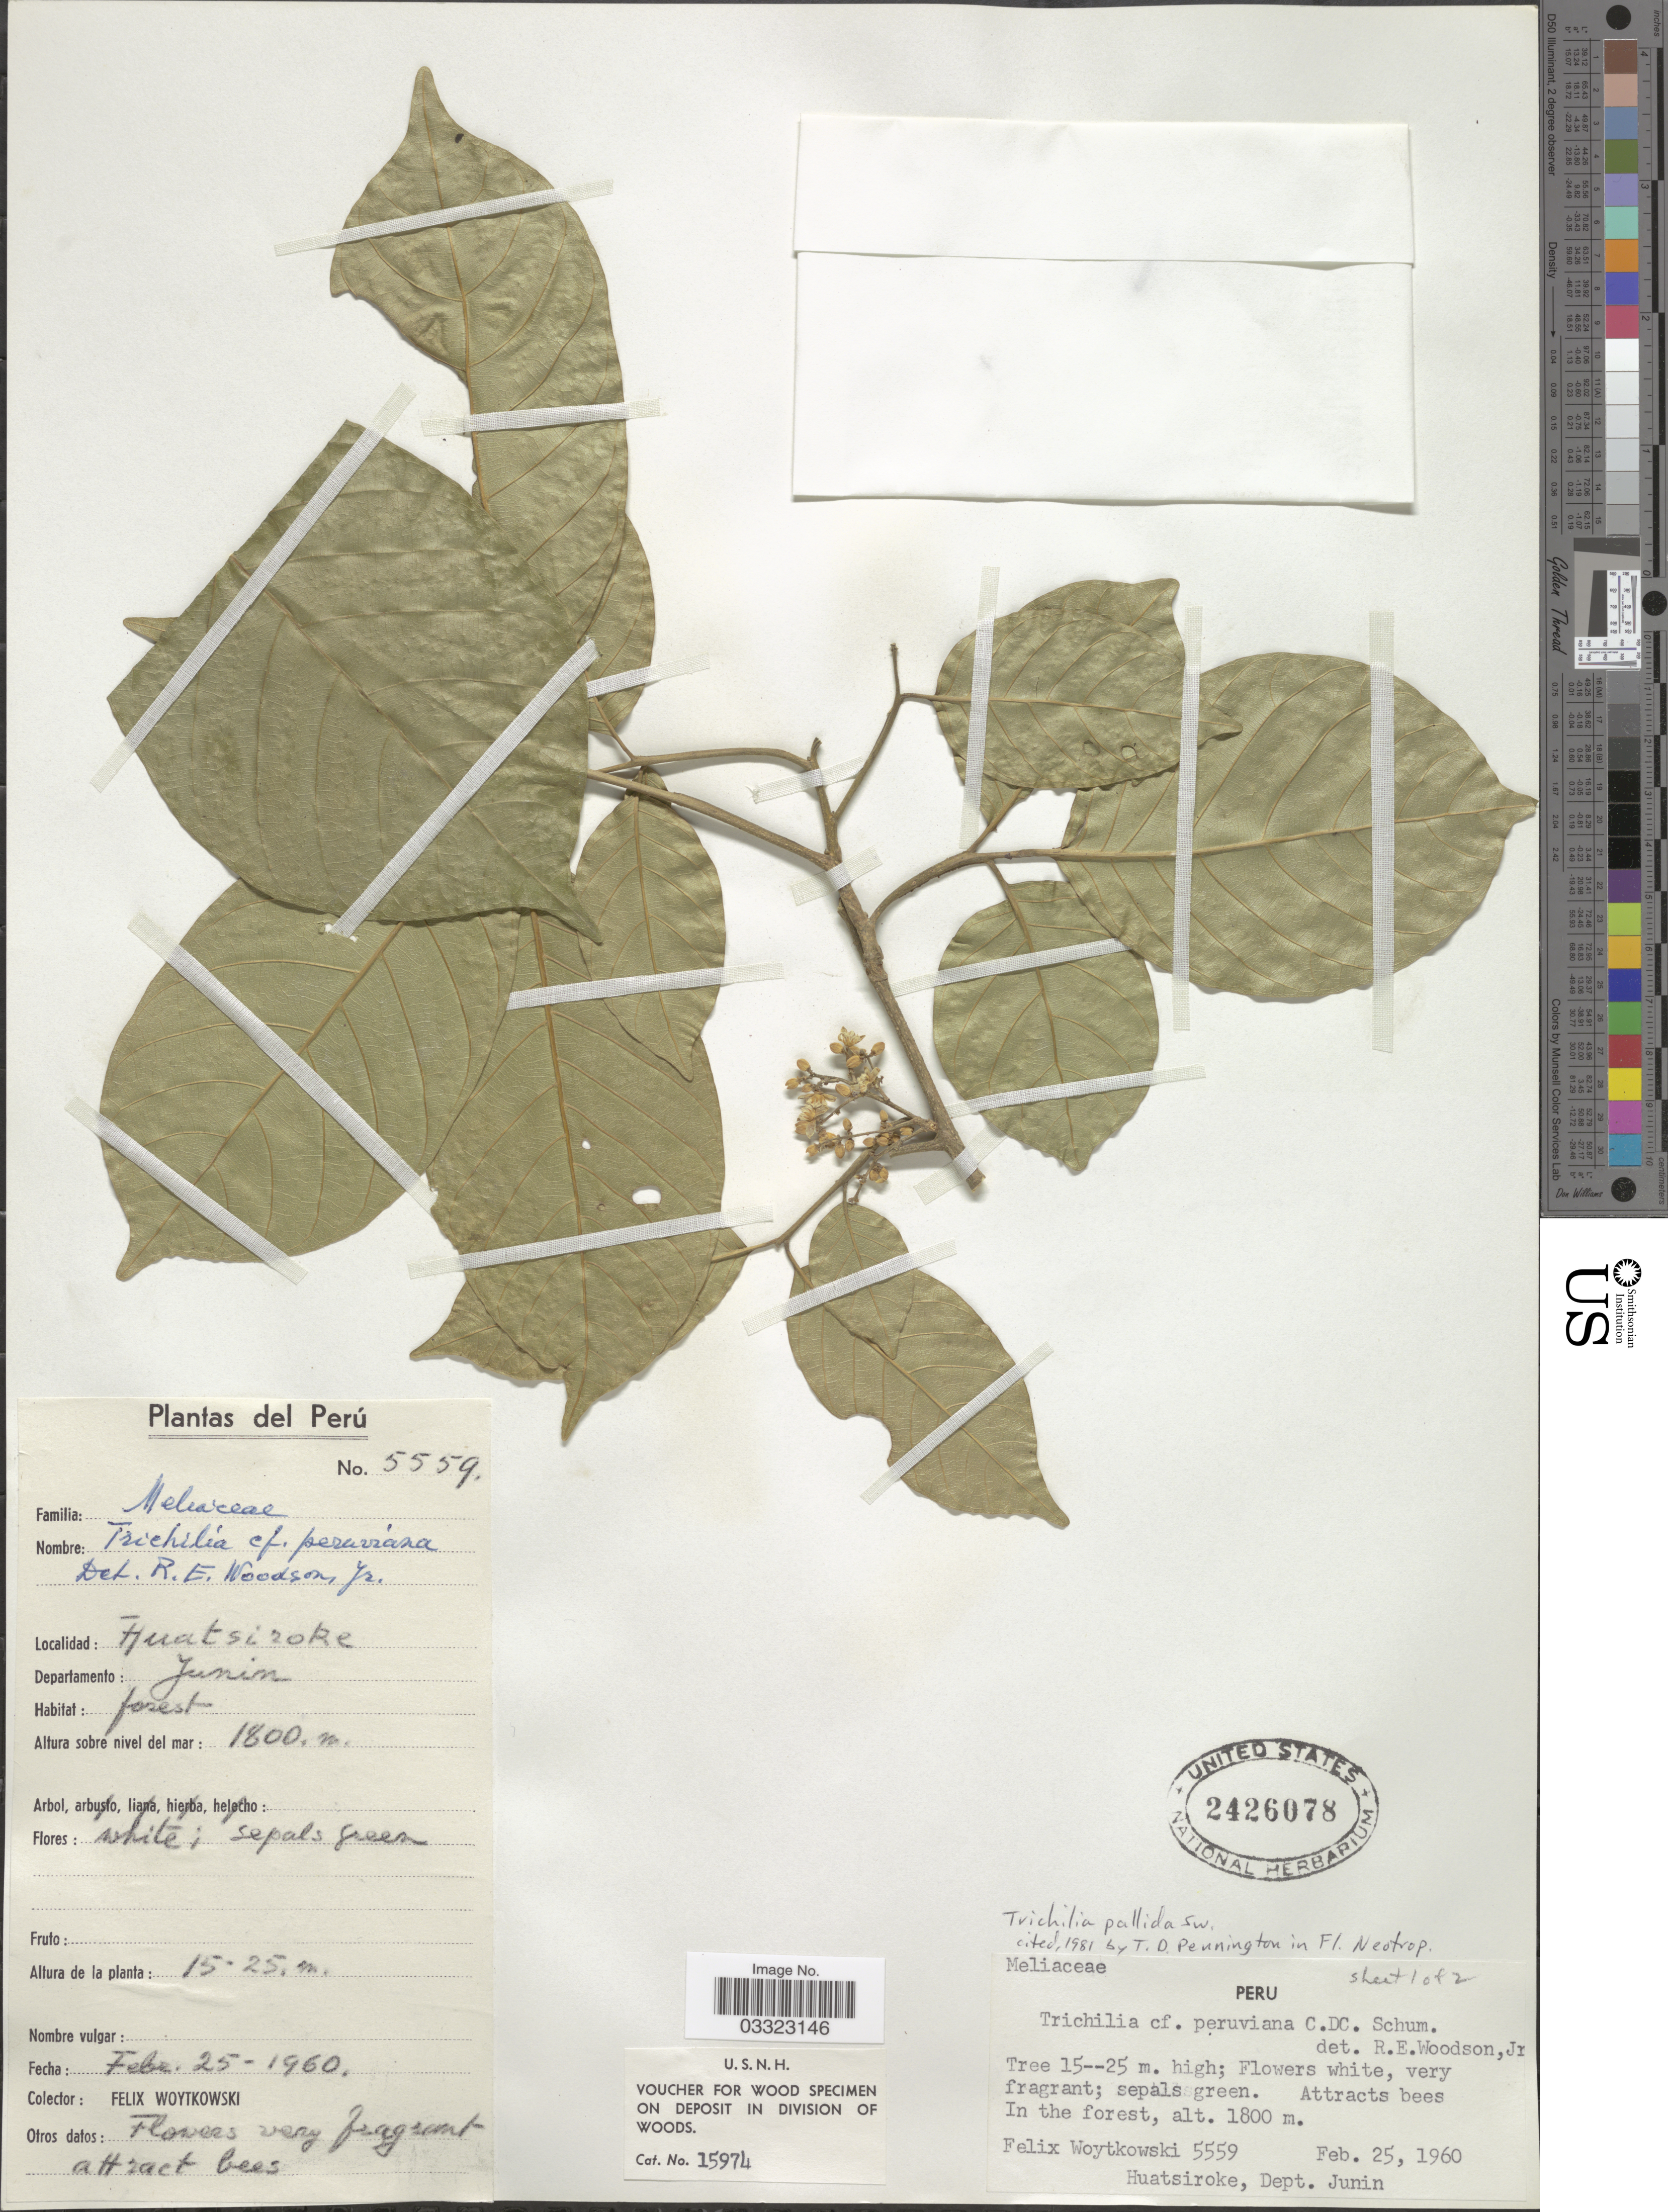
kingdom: Plantae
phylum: Tracheophyta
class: Magnoliopsida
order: Sapindales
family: Meliaceae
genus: Trichilia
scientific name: Trichilia pallida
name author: Sw.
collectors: F. Woytkowski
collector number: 5559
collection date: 1960-02-25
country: Peru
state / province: Junín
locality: Huatsiroke. Departamento: Junin.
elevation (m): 1800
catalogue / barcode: US 2426078